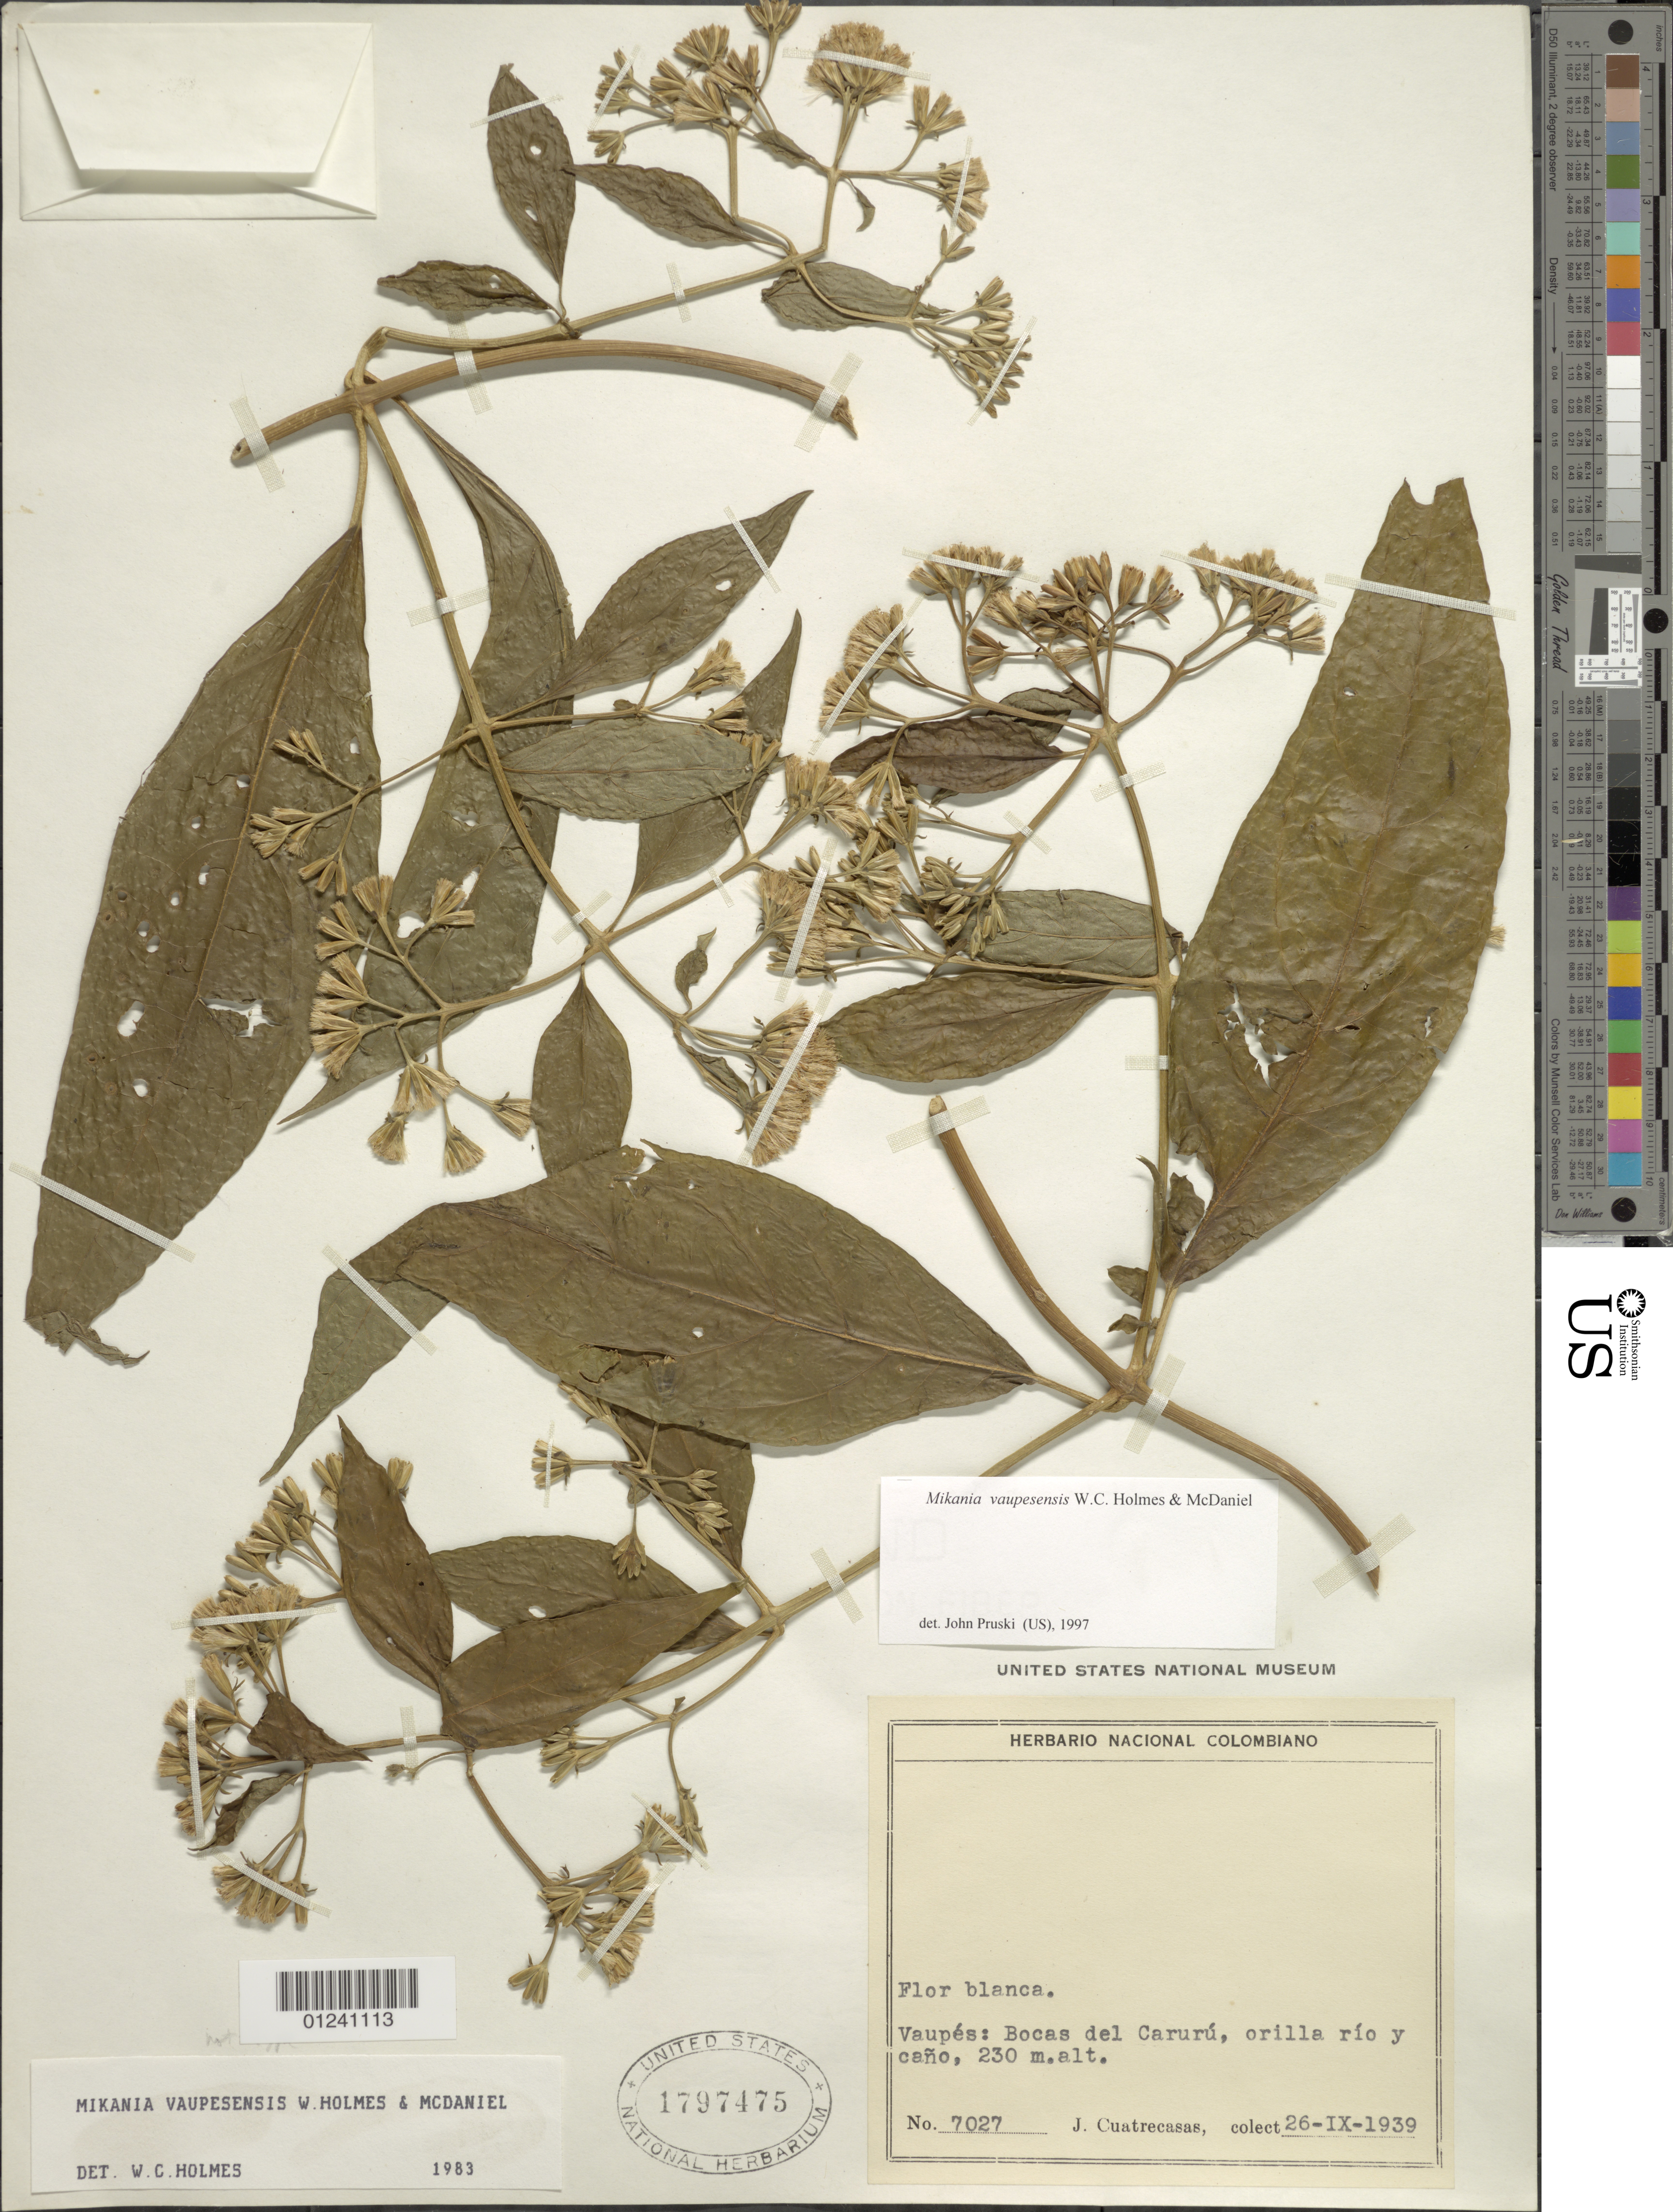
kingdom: Plantae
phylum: Tracheophyta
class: Magnoliopsida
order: Asterales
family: Asteraceae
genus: Mikania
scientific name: Mikania vaupesensis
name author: W.C. Holmes & McDaniel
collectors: J. Cuatrecasas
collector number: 7027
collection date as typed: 26 Sep 1939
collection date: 1939-09-26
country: Colombia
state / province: Vaupés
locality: Bocas del caruru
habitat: orilla rio y cano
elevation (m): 230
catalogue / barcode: US 1797475